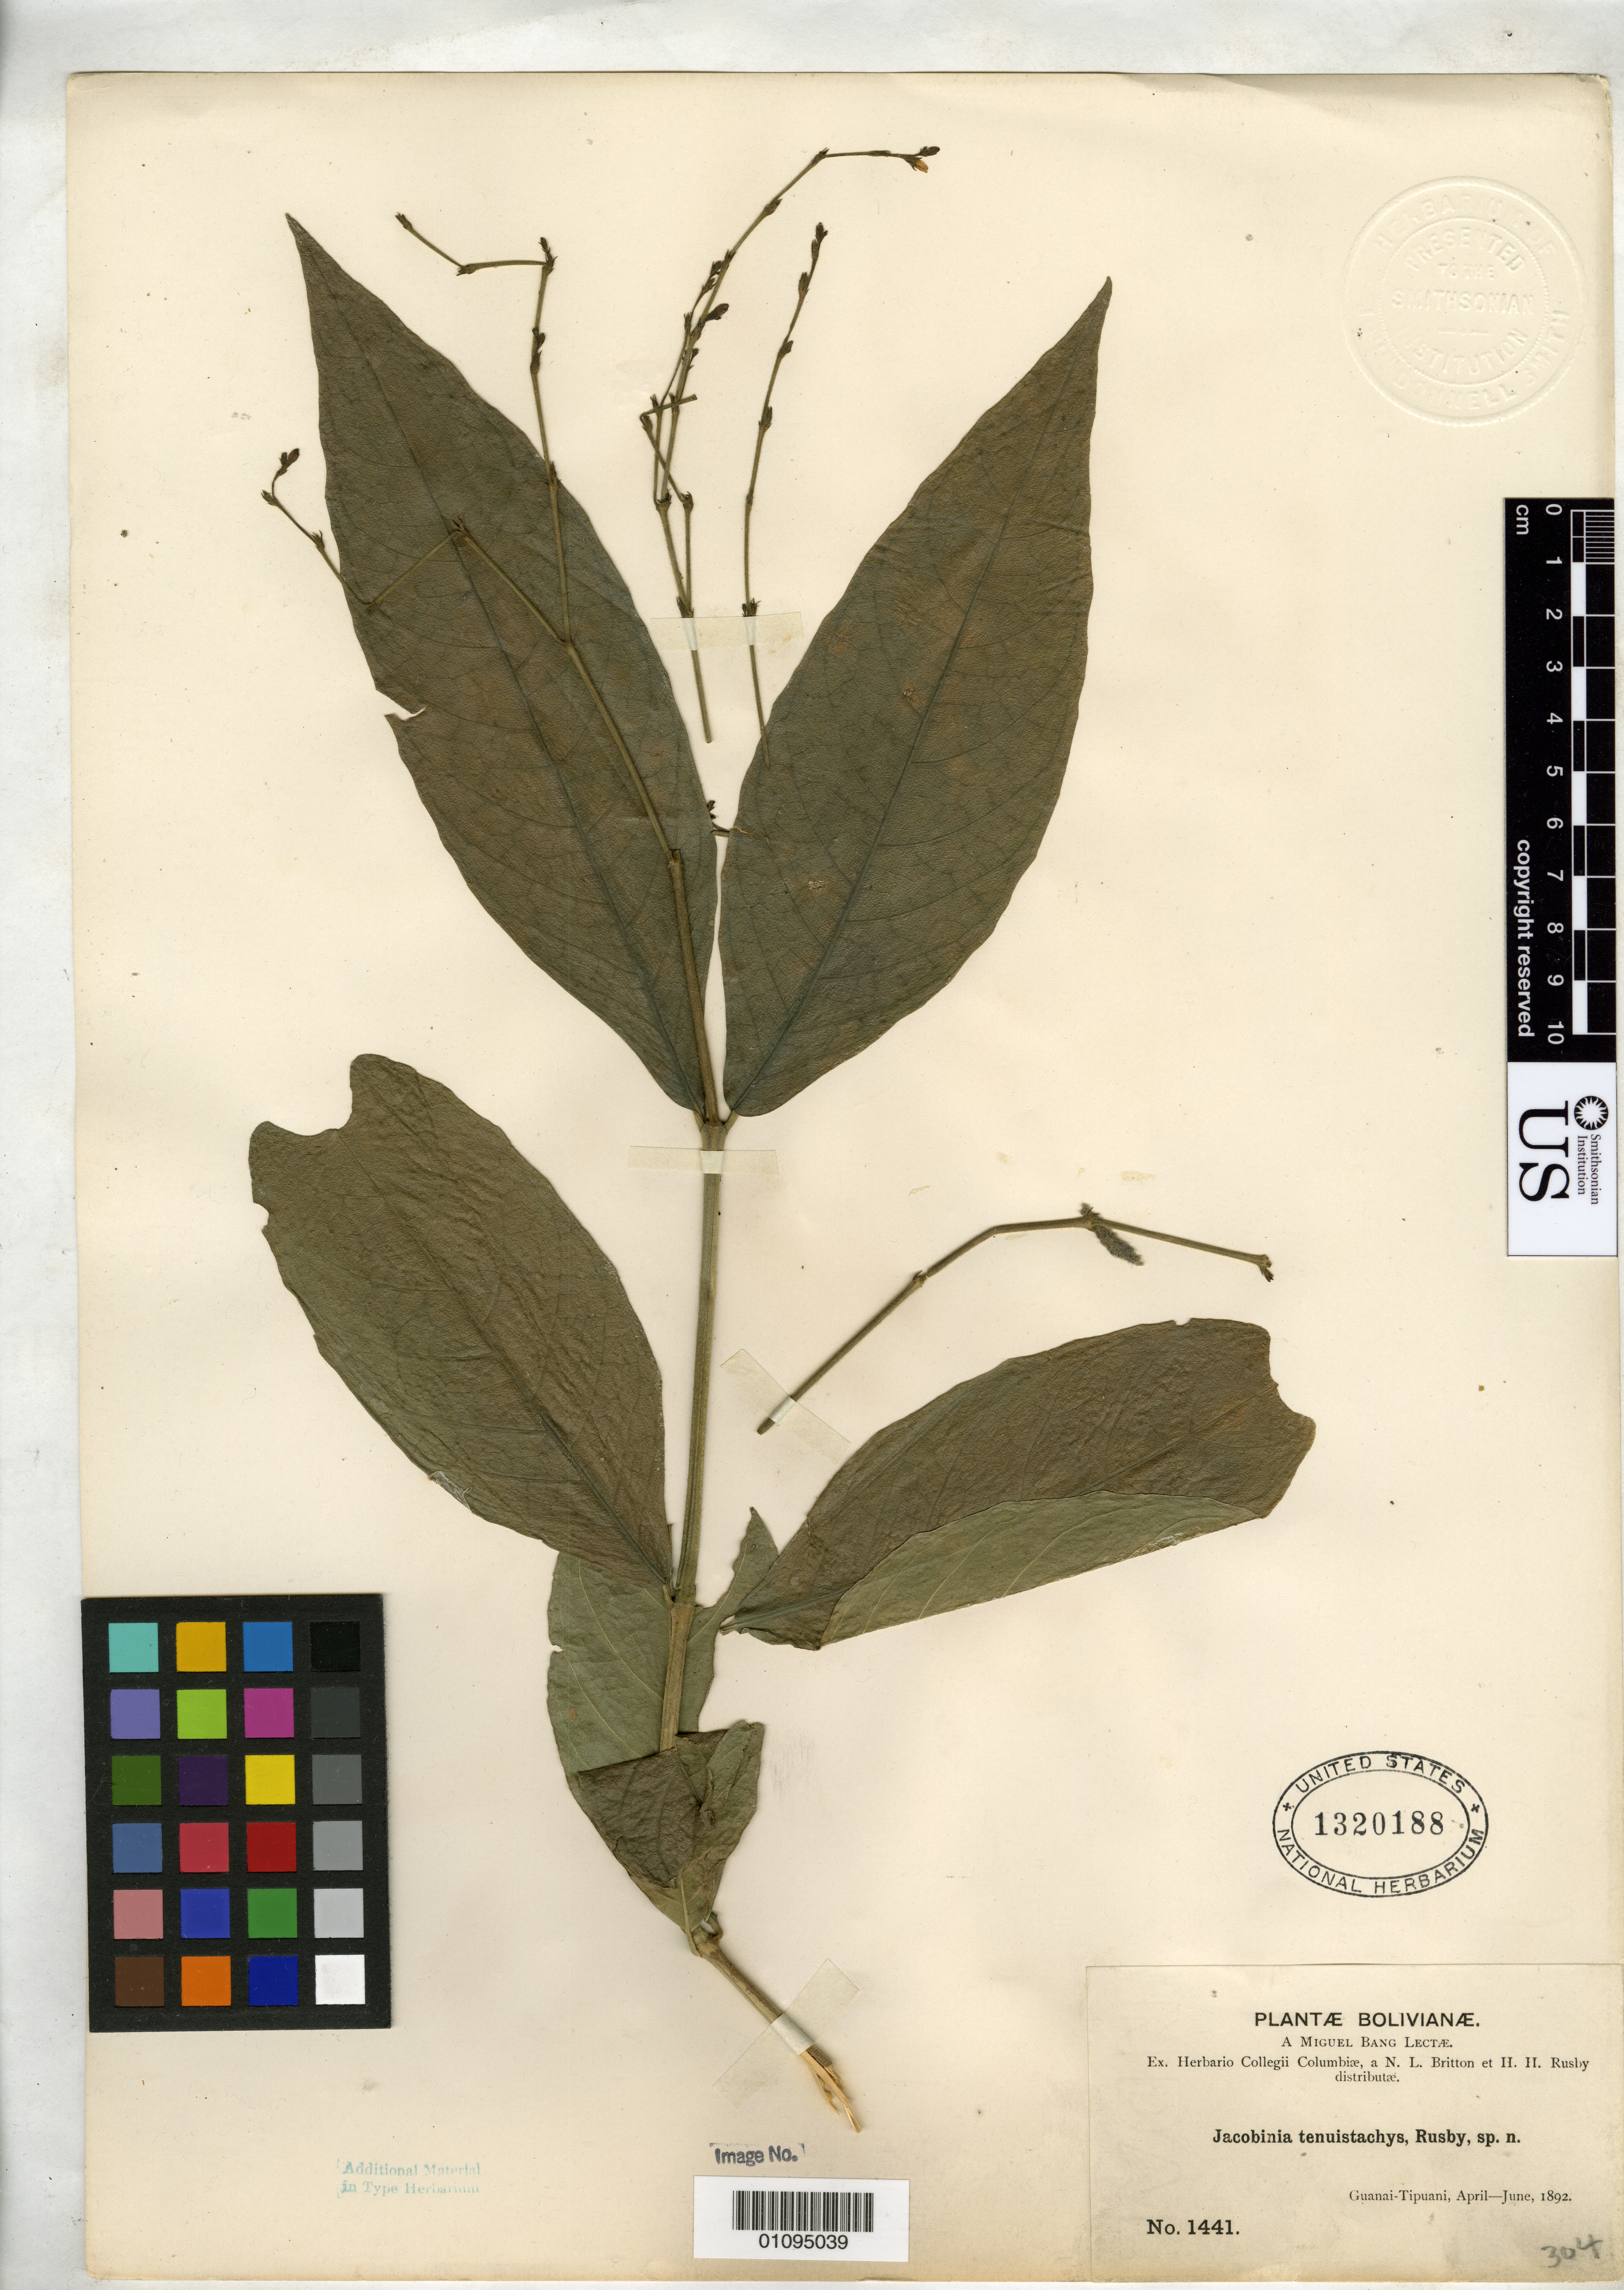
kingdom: Plantae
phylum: Tracheophyta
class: Magnoliopsida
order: Lamiales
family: Acanthaceae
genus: Jacobinia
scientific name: Jacobinia tenuistachys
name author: Rusby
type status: Isotype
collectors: M. Bang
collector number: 1441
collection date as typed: Apr 1892 to -- Jun 1892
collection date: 1892-04/1892-06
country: Bolivia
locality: Guanai - Tipuani.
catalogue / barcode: US 1320188